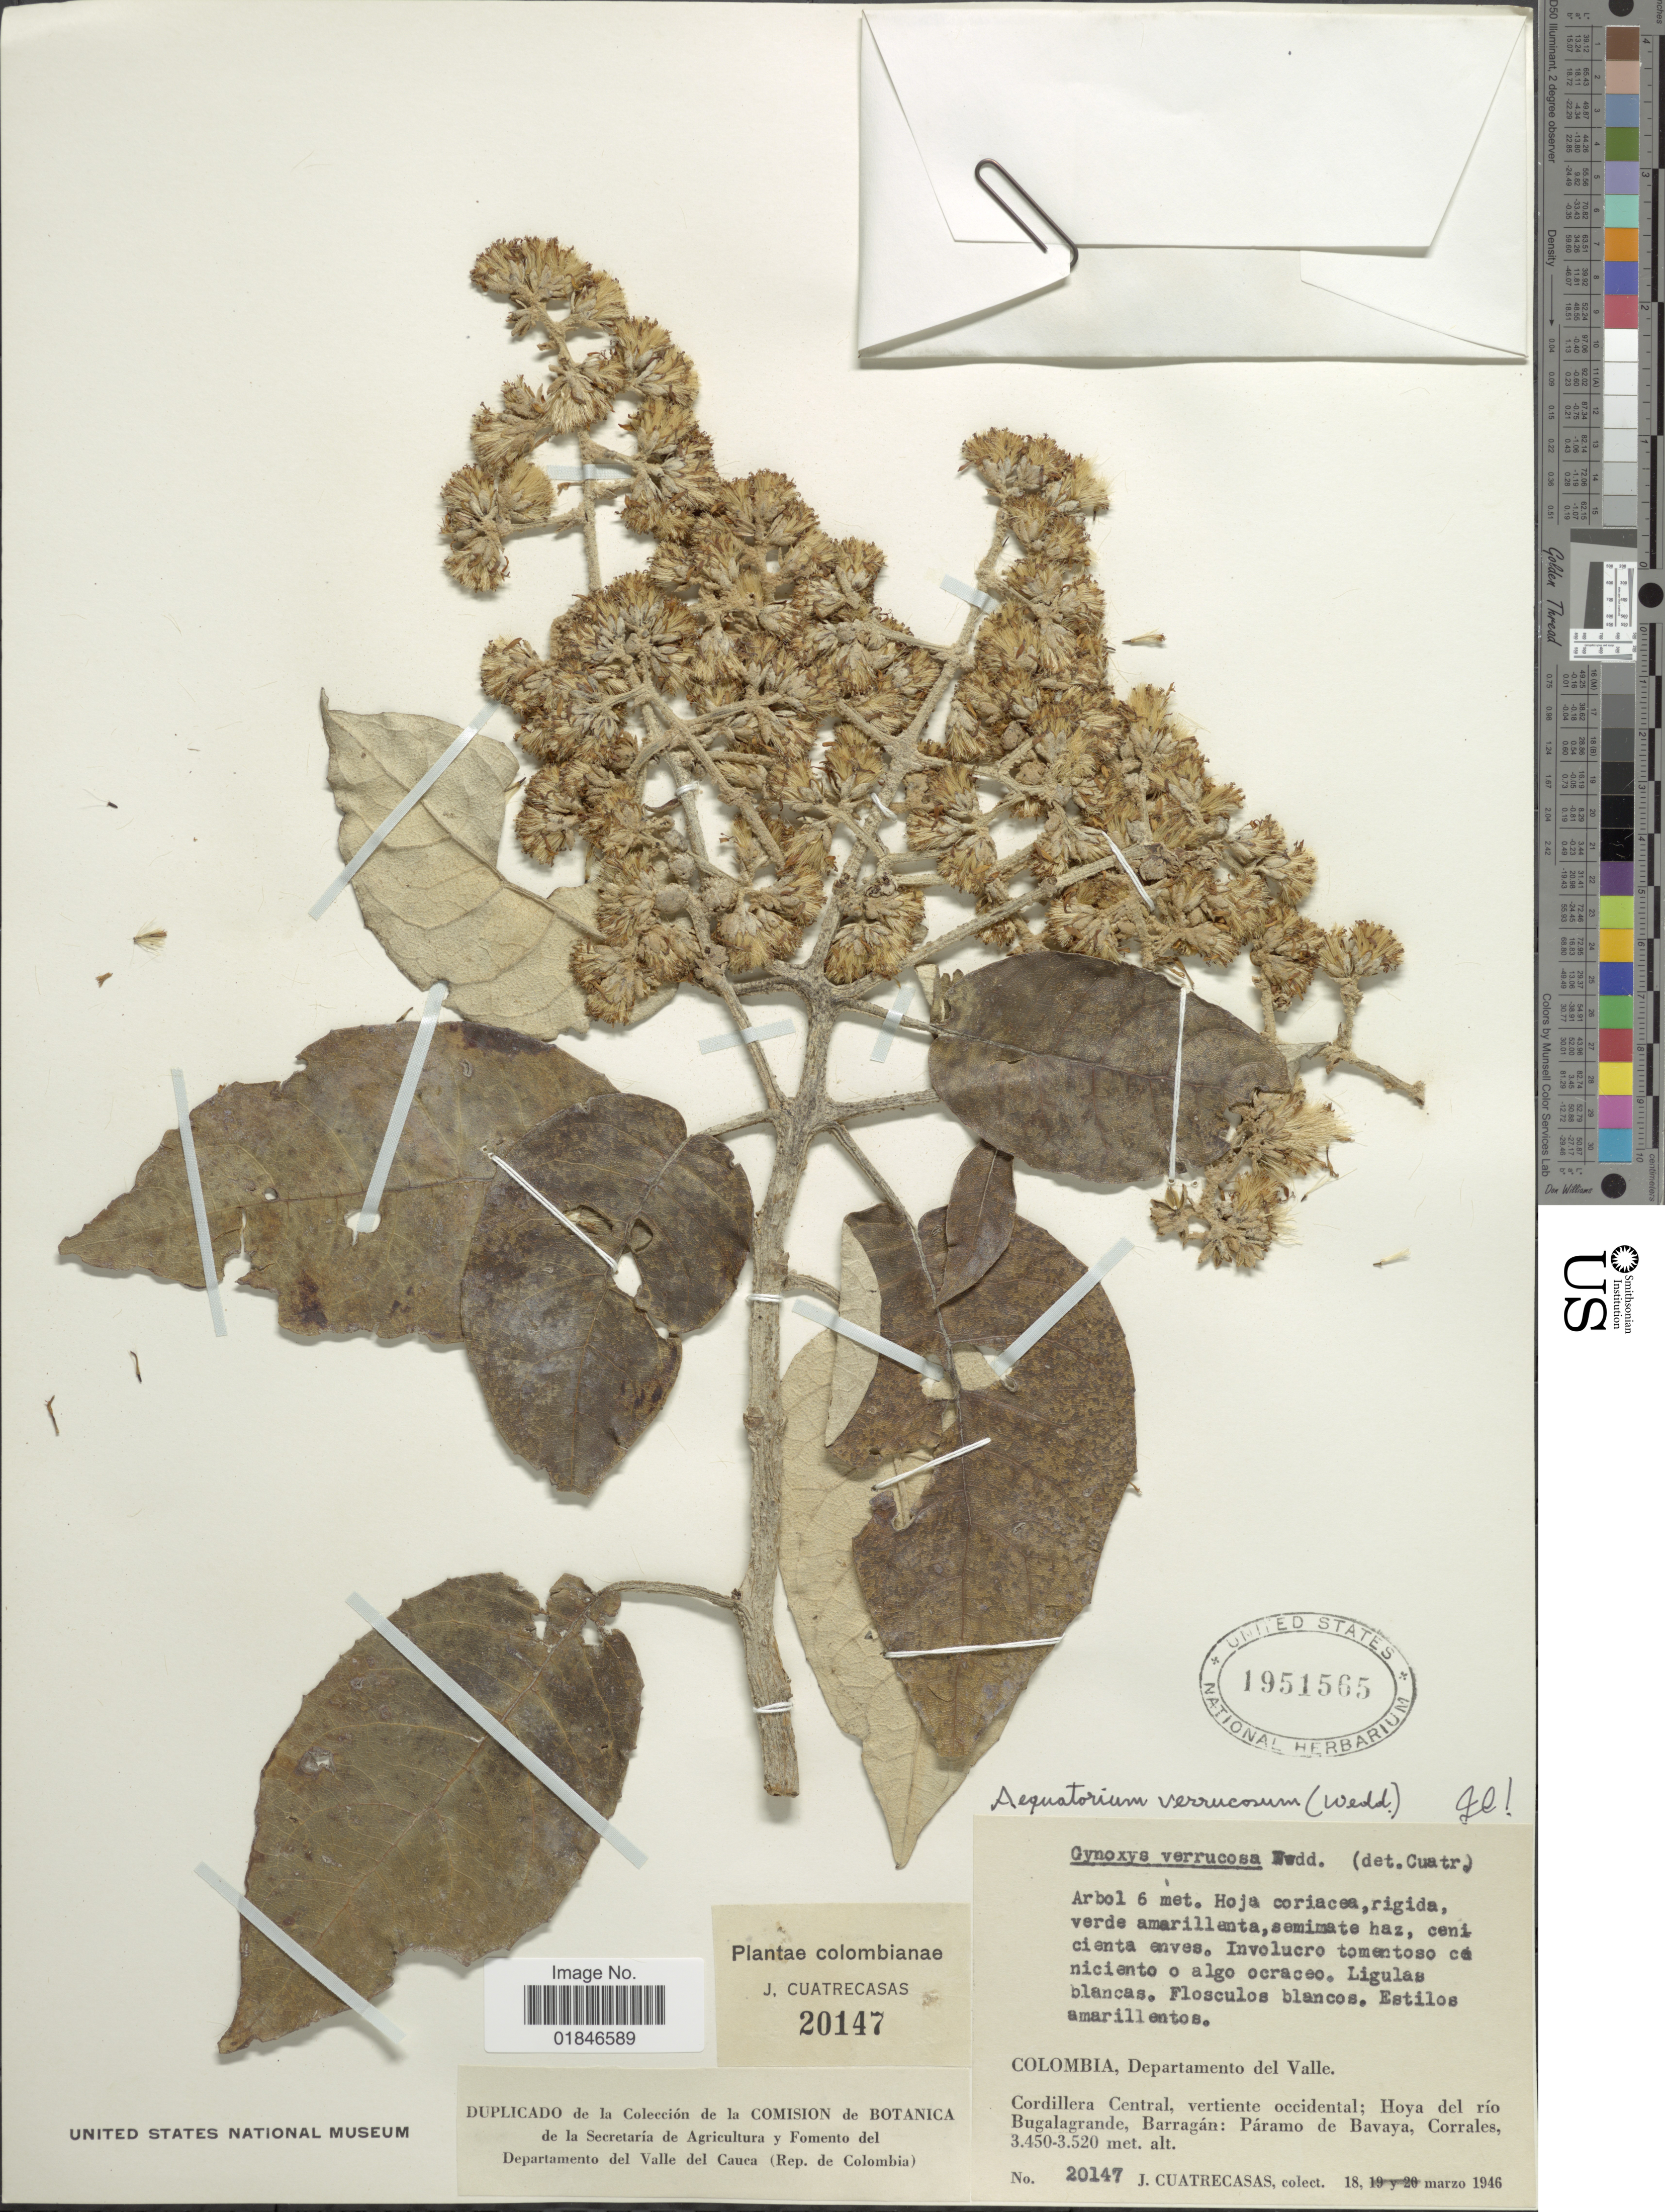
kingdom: Plantae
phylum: Tracheophyta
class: Magnoliopsida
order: Asterales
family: Asteraceae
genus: Aequatorium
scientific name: Aequatorium verrucosum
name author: (Wedd.) S. Díaz & Cuatrec.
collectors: J. Cuatrecasas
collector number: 20147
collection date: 1946-03-18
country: Colombia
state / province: Valle del Cauca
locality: Departamento del Valle. Cordillera Central, vertiente occidental; Hoya del rio Bugalagrande, Barragan: Paramo de Bavaya, Corrales.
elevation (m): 3450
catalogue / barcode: US 1951565